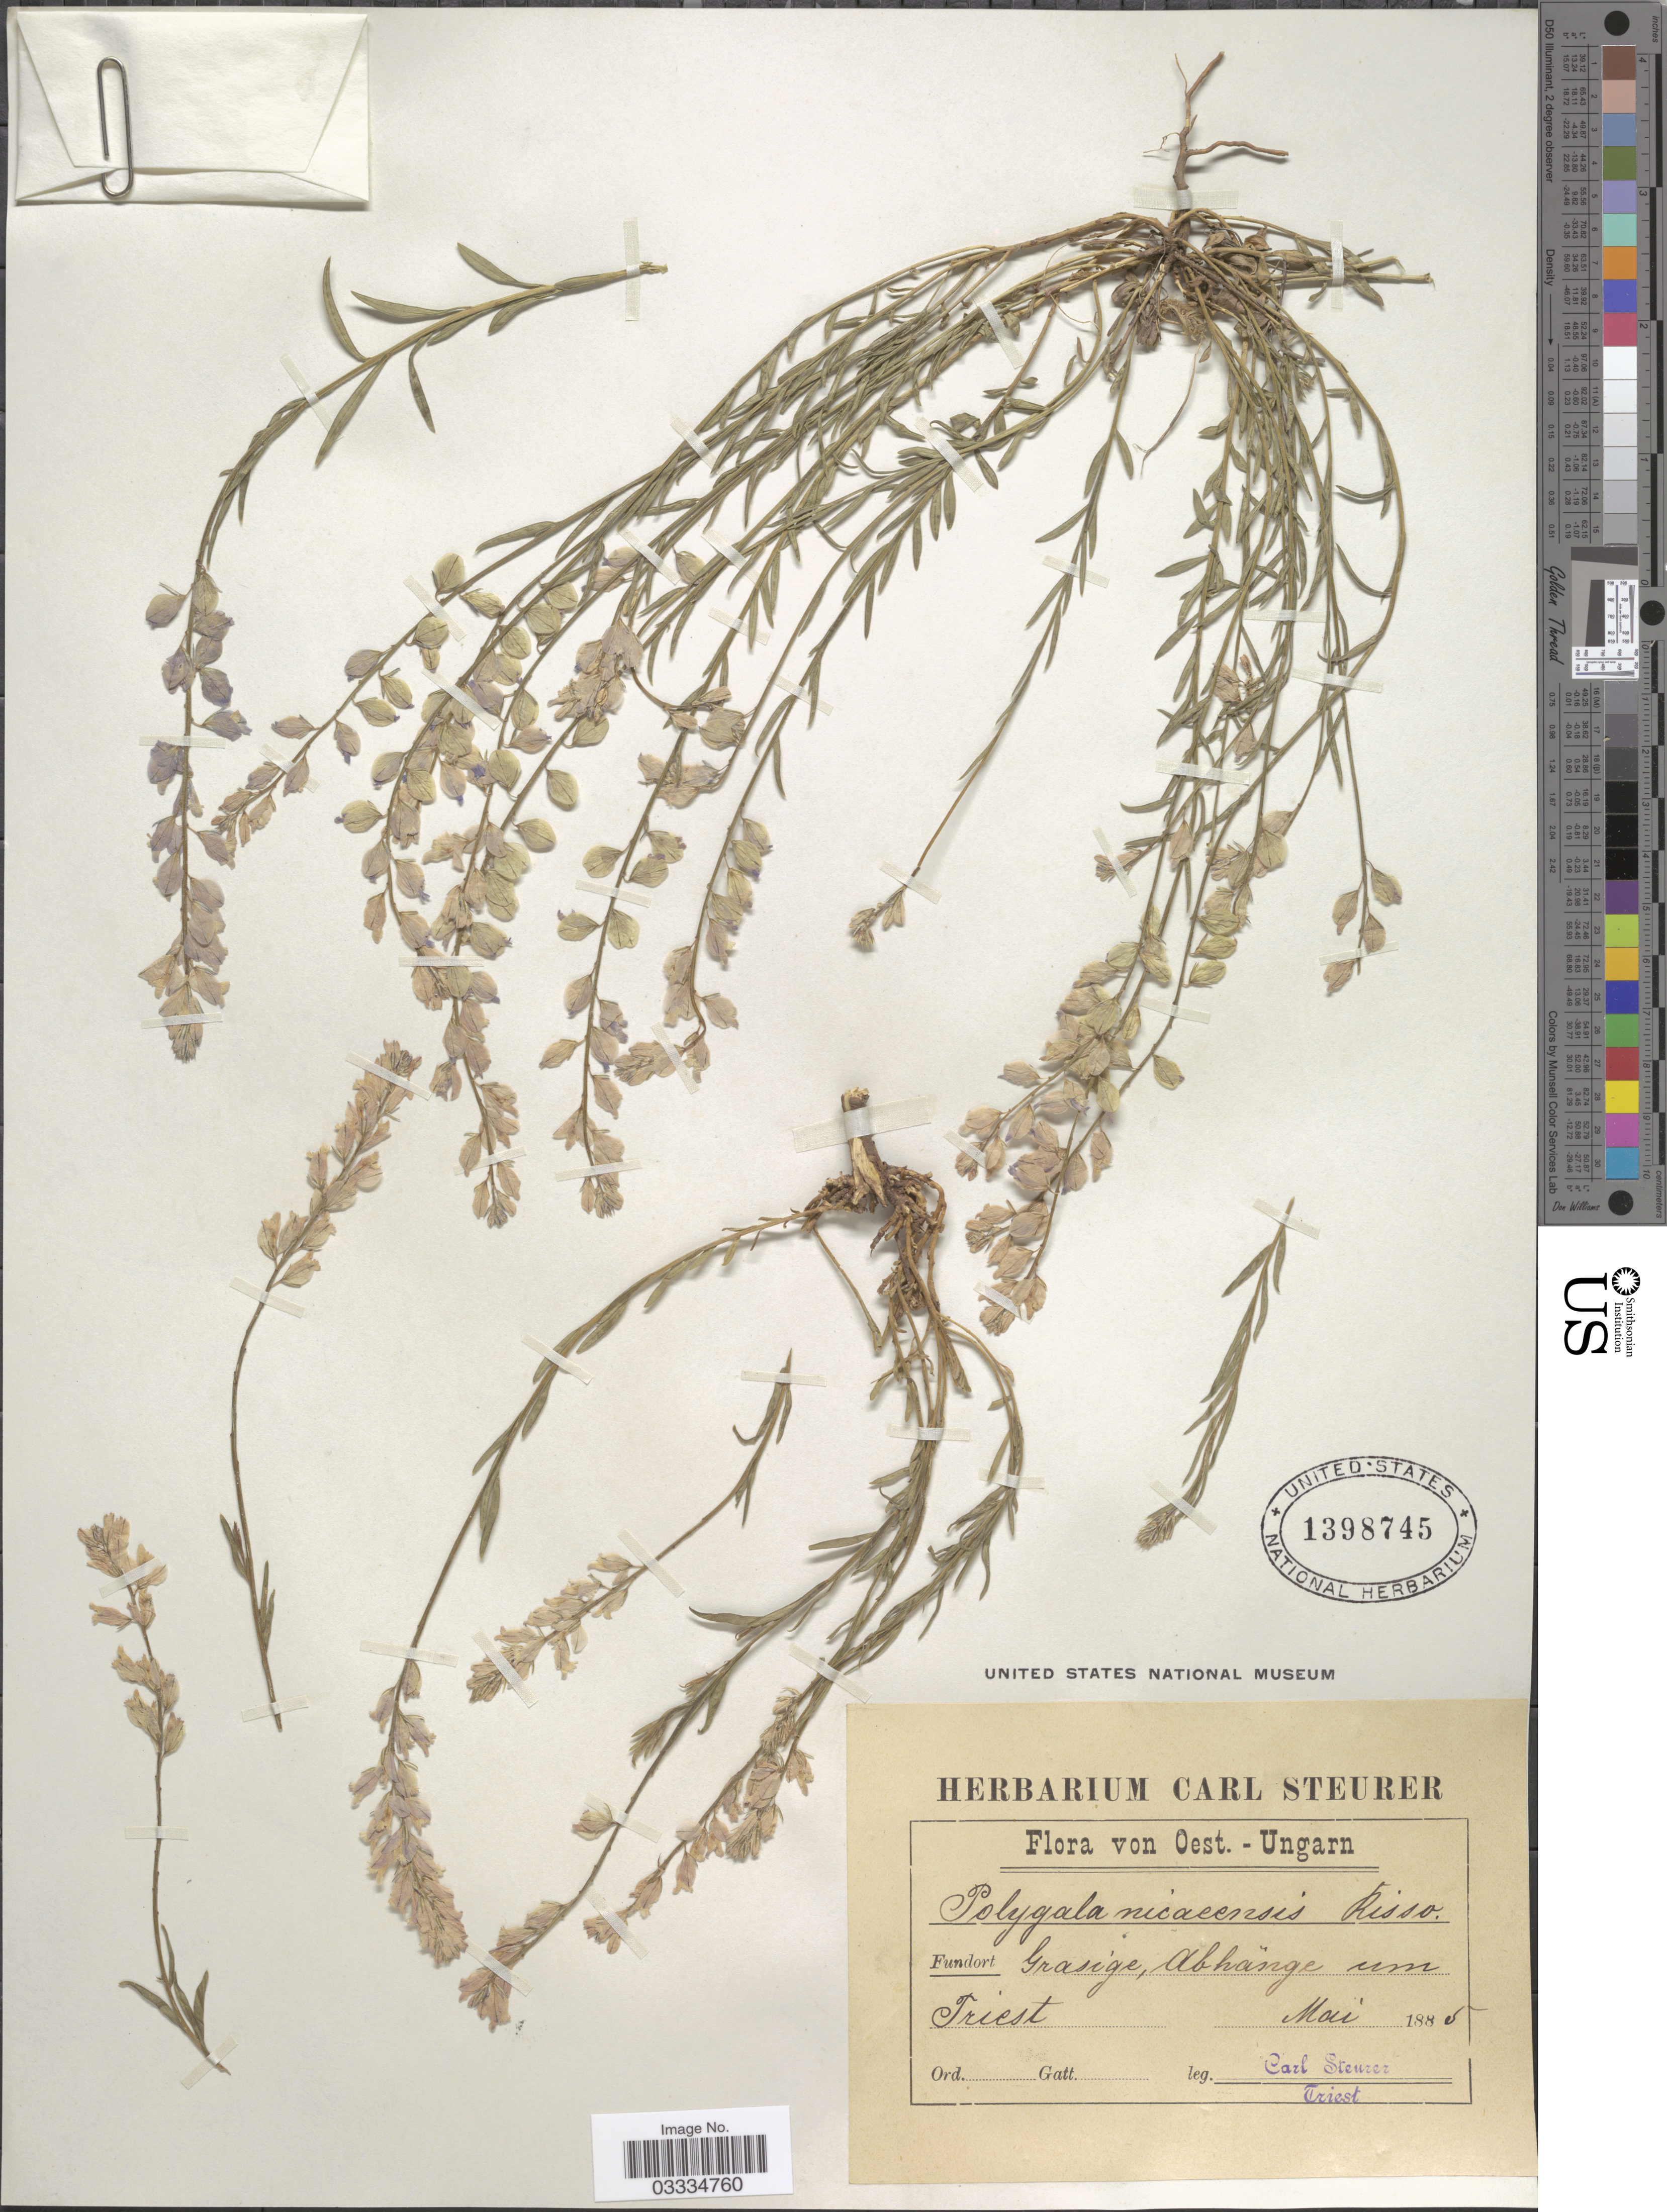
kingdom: Plantae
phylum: Tracheophyta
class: Magnoliopsida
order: Fabales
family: Polygalaceae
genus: Polygala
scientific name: Polygala nicaraguensis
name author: Chodat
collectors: C. Steurer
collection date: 1885-05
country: Hungary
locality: Oest. - Ungarn. Grasige, Abhänge um Triest.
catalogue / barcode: US 1398745